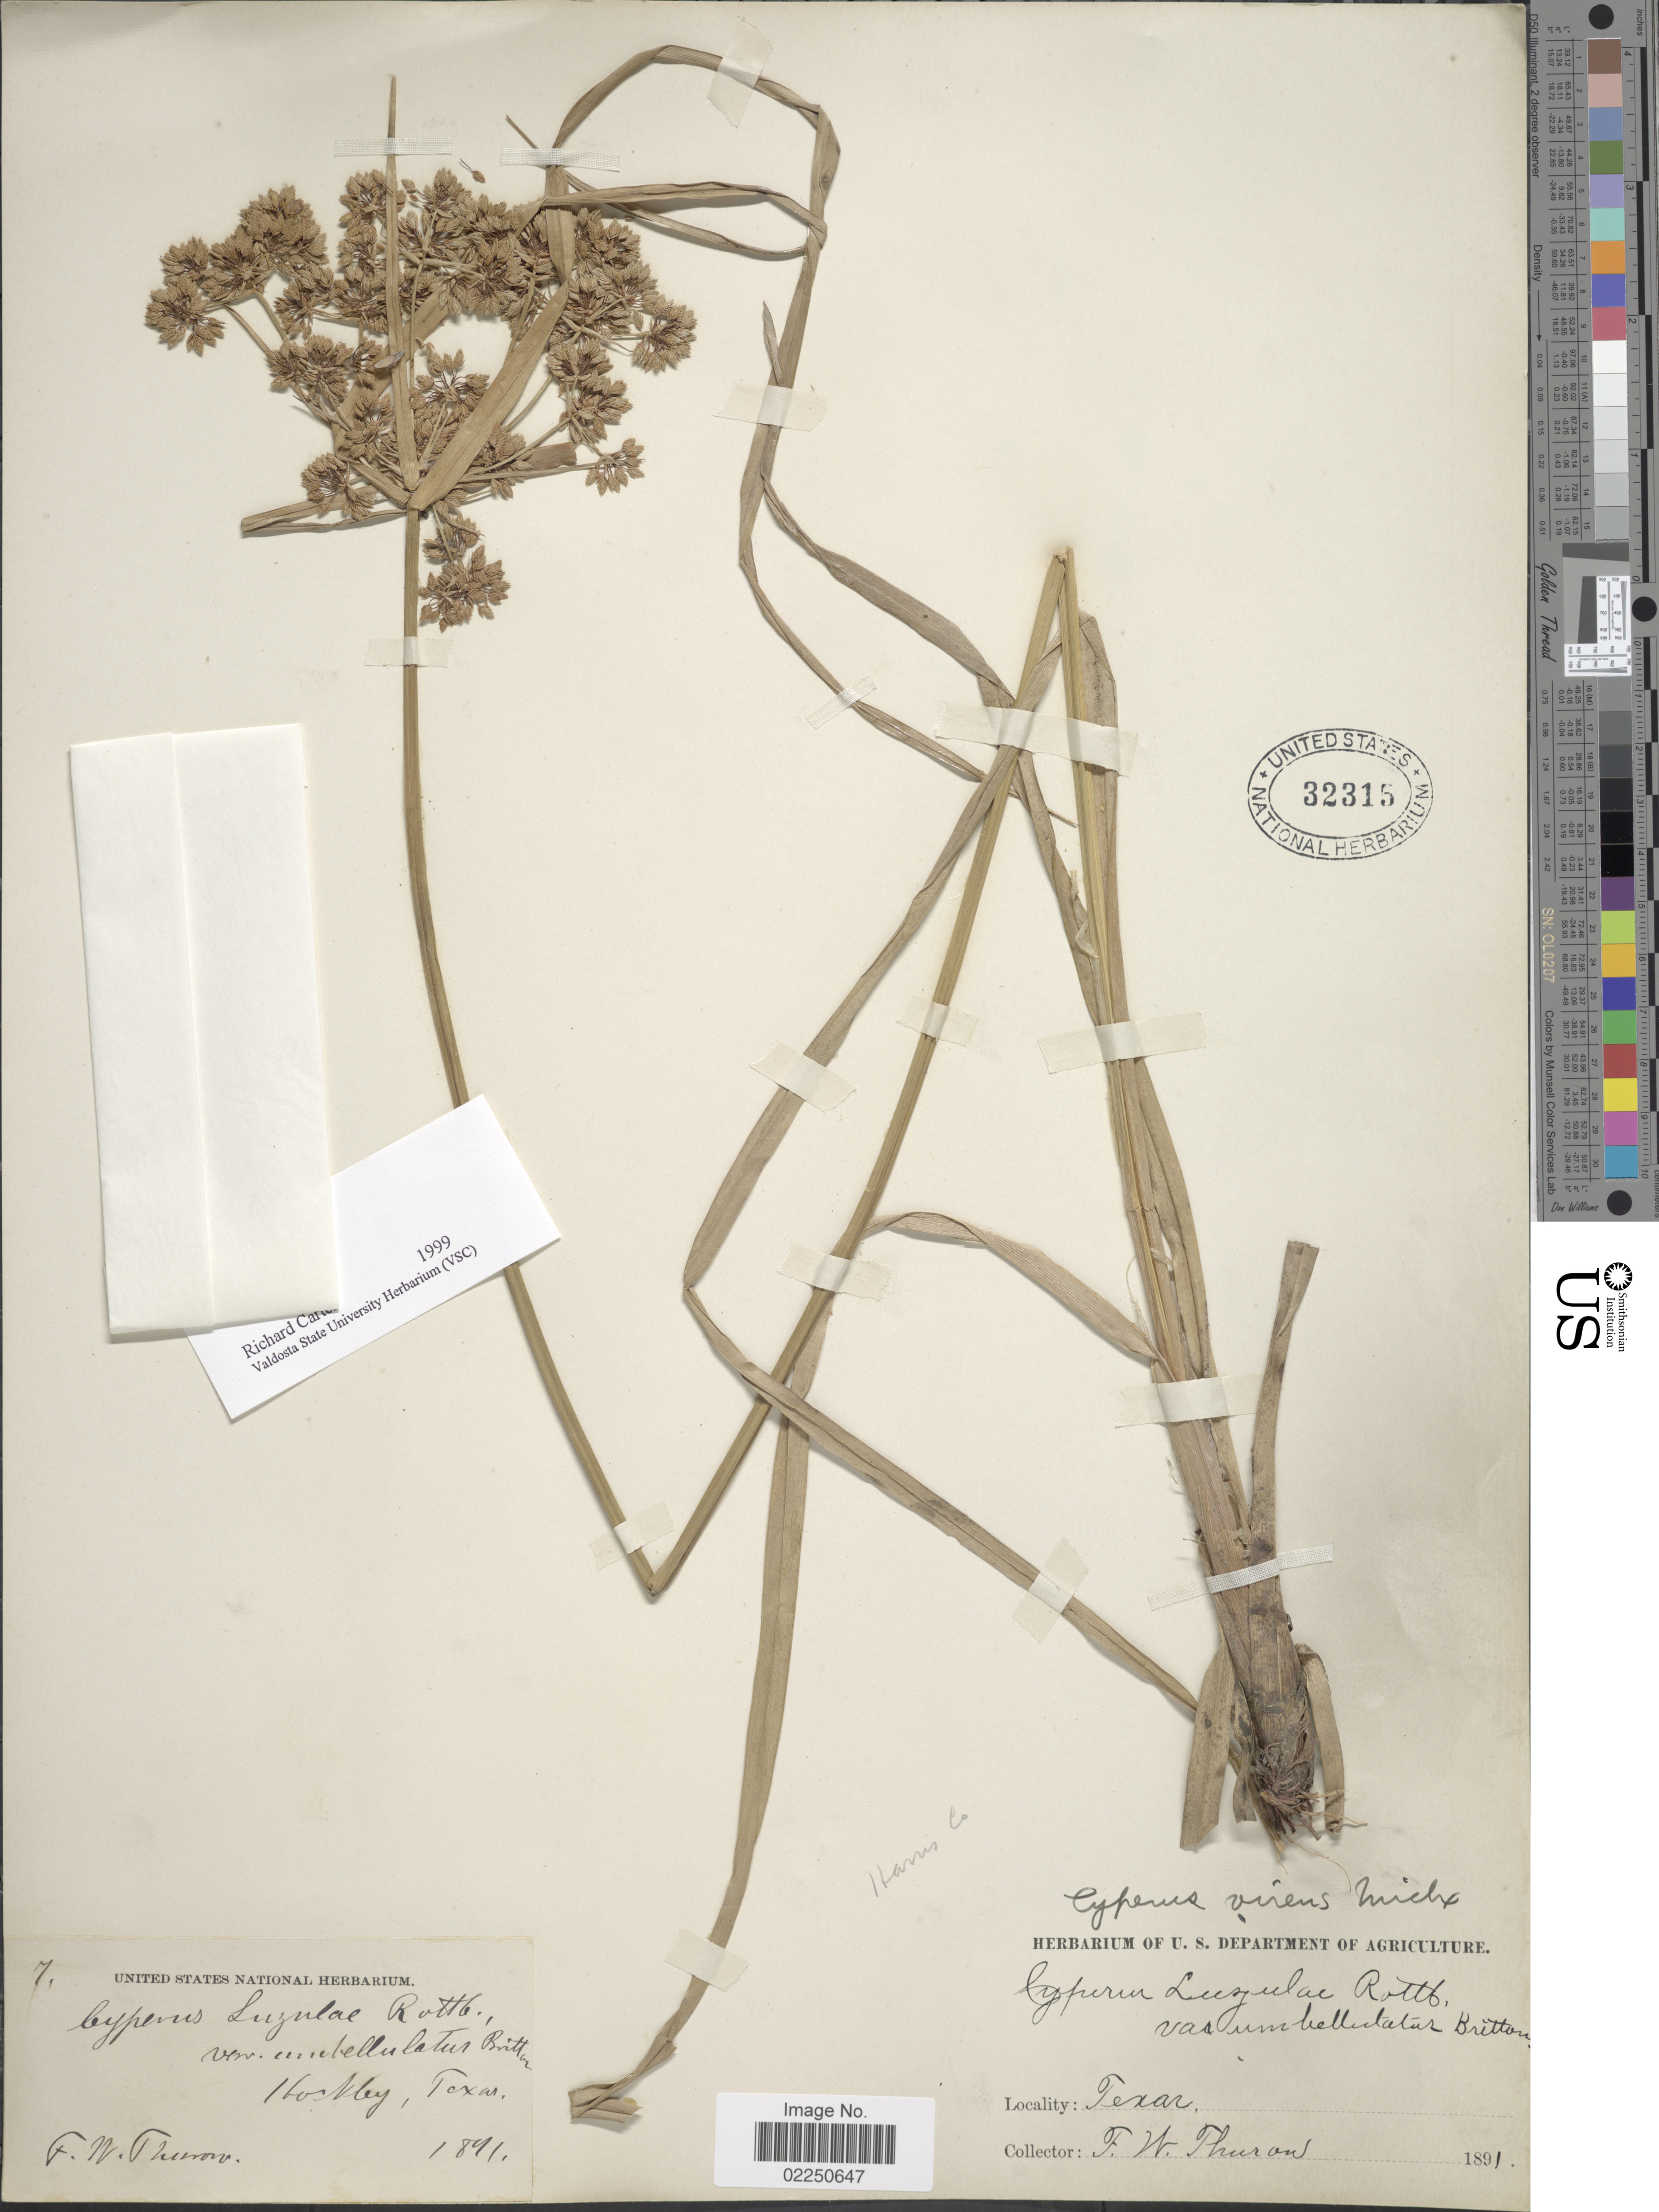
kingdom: Plantae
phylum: Tracheophyta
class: Liliopsida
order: Poales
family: Cyperaceae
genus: Cyperus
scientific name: Cyperus virens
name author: Michx.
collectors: F. Thuron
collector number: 7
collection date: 1891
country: United States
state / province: Texas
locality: Hockley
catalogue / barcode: US 32315